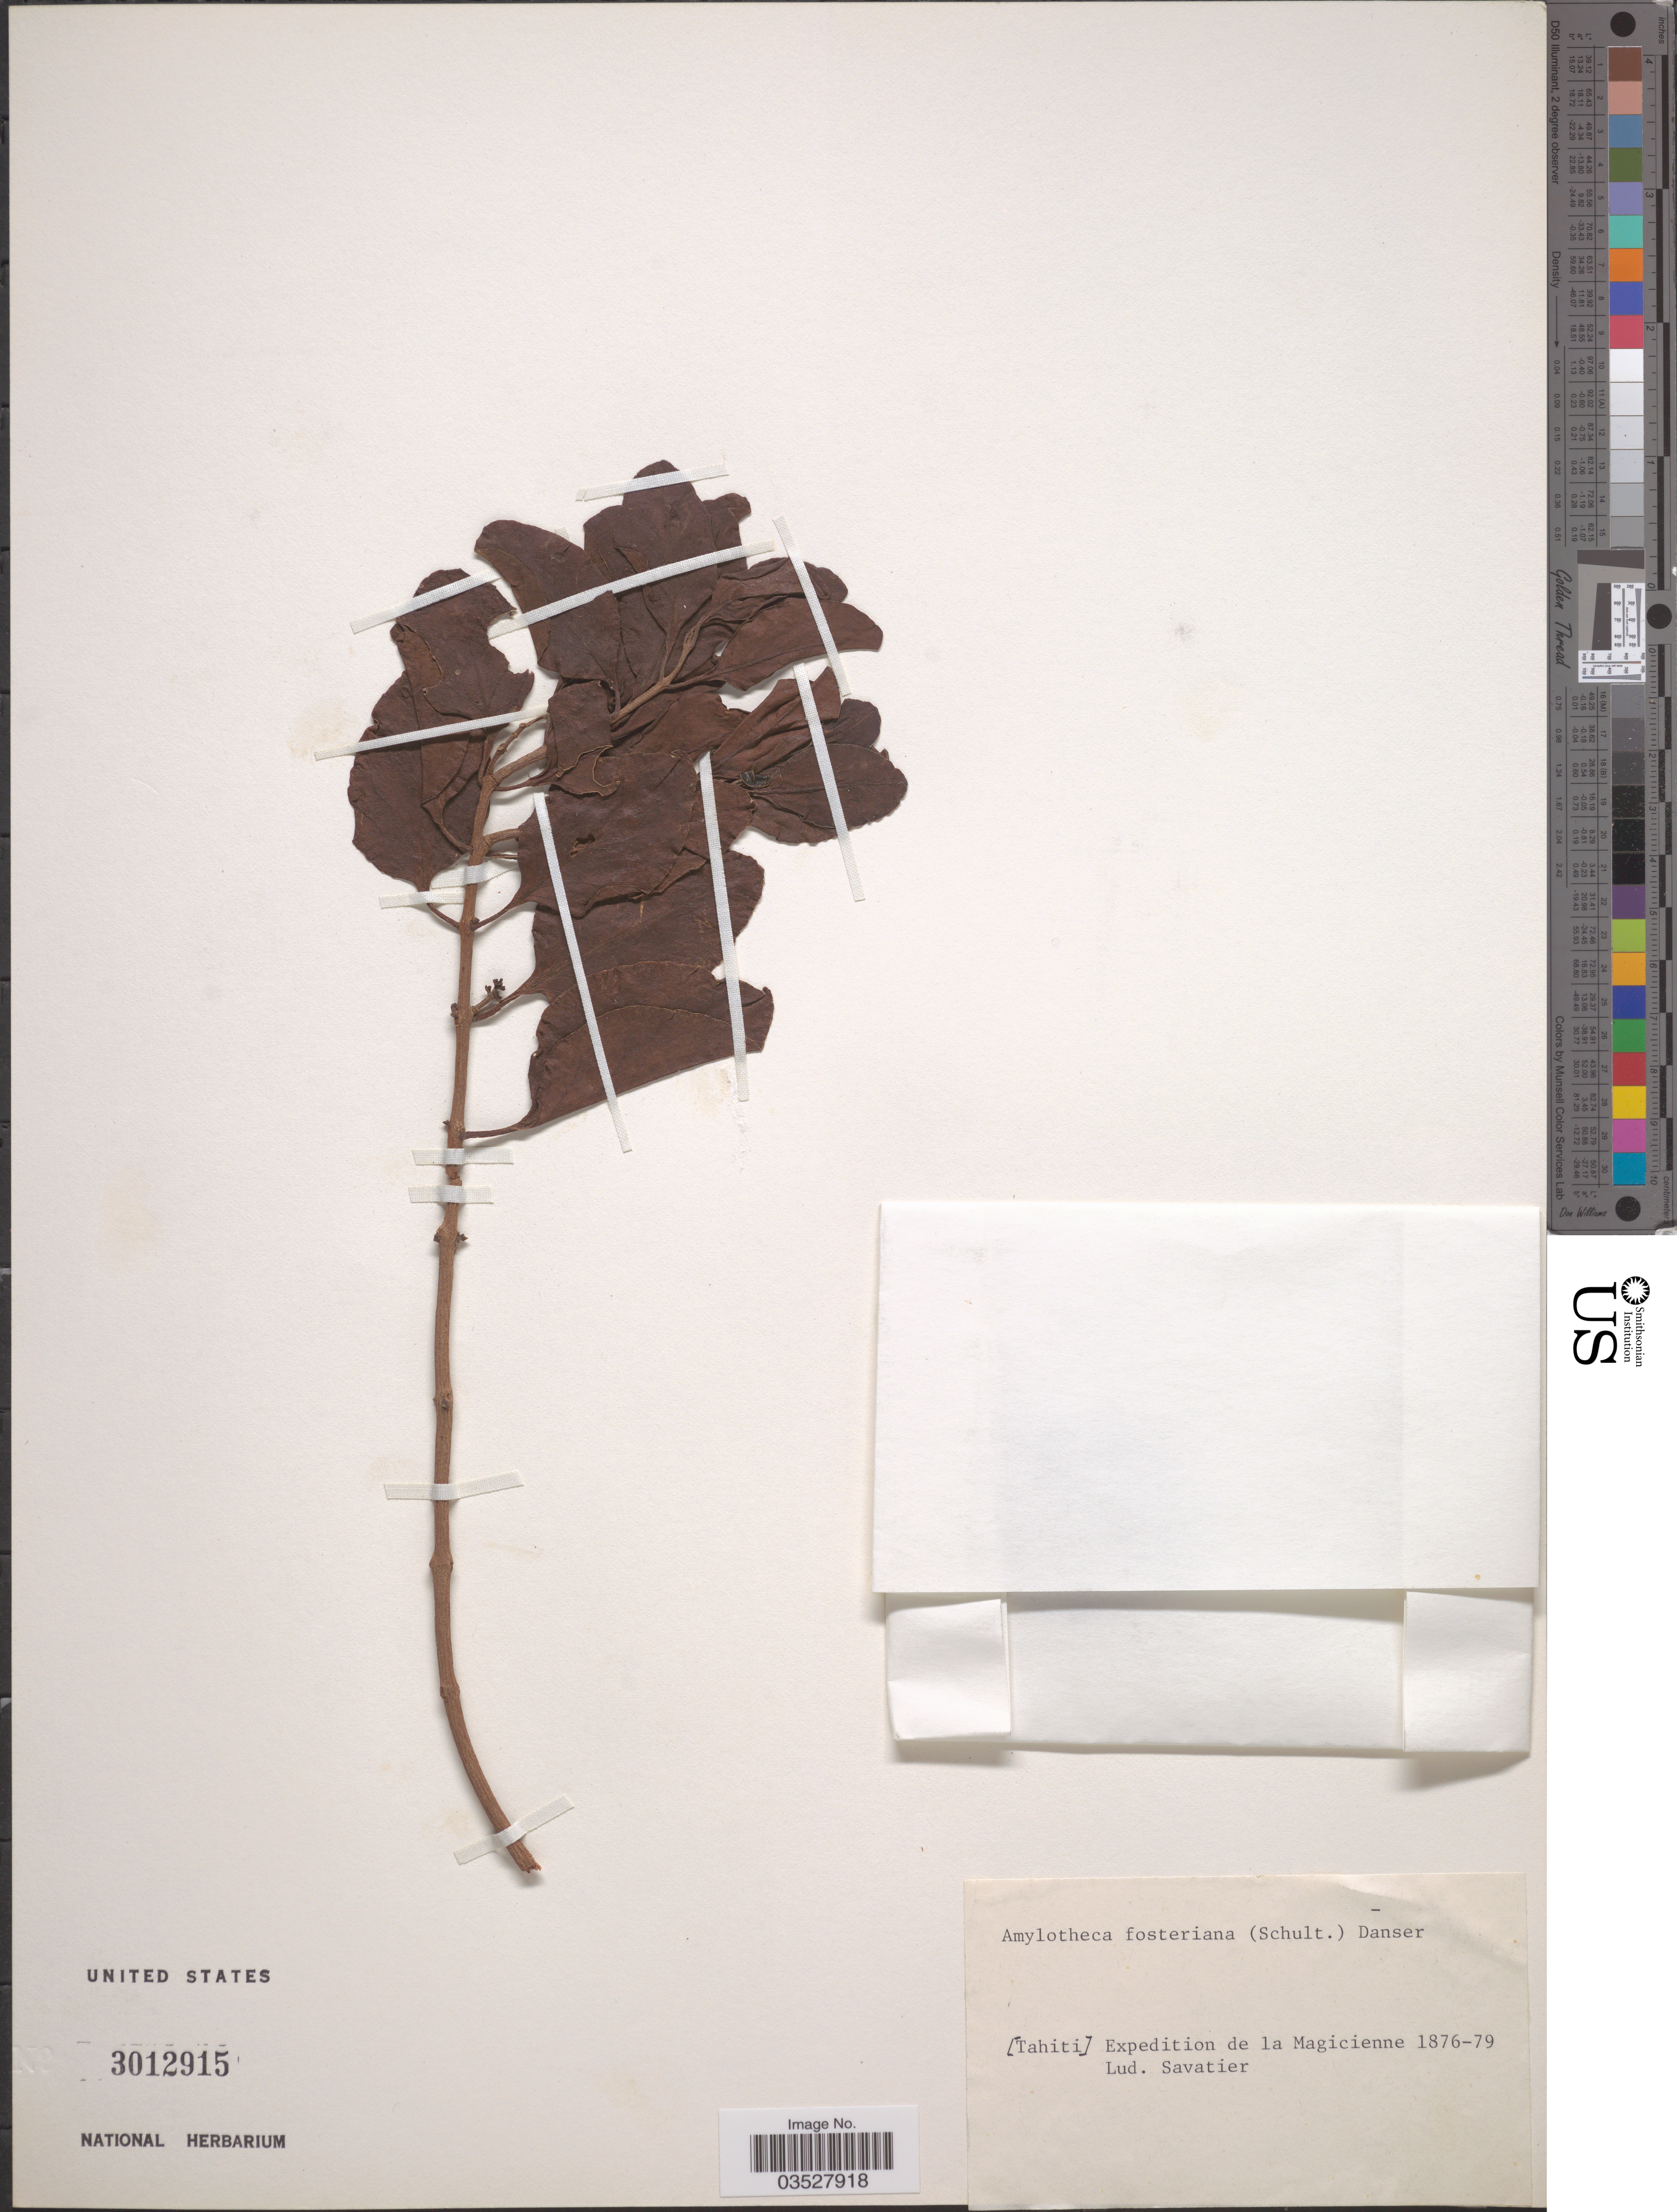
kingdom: Plantae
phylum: Tracheophyta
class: Magnoliopsida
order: Santalales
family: Loranthaceae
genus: Amylotheca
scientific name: Amylotheca forsteriana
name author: Danser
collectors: L. Savatier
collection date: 1876/1879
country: French Polynesia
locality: Tahiti. Magicienne.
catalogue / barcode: US 3012915